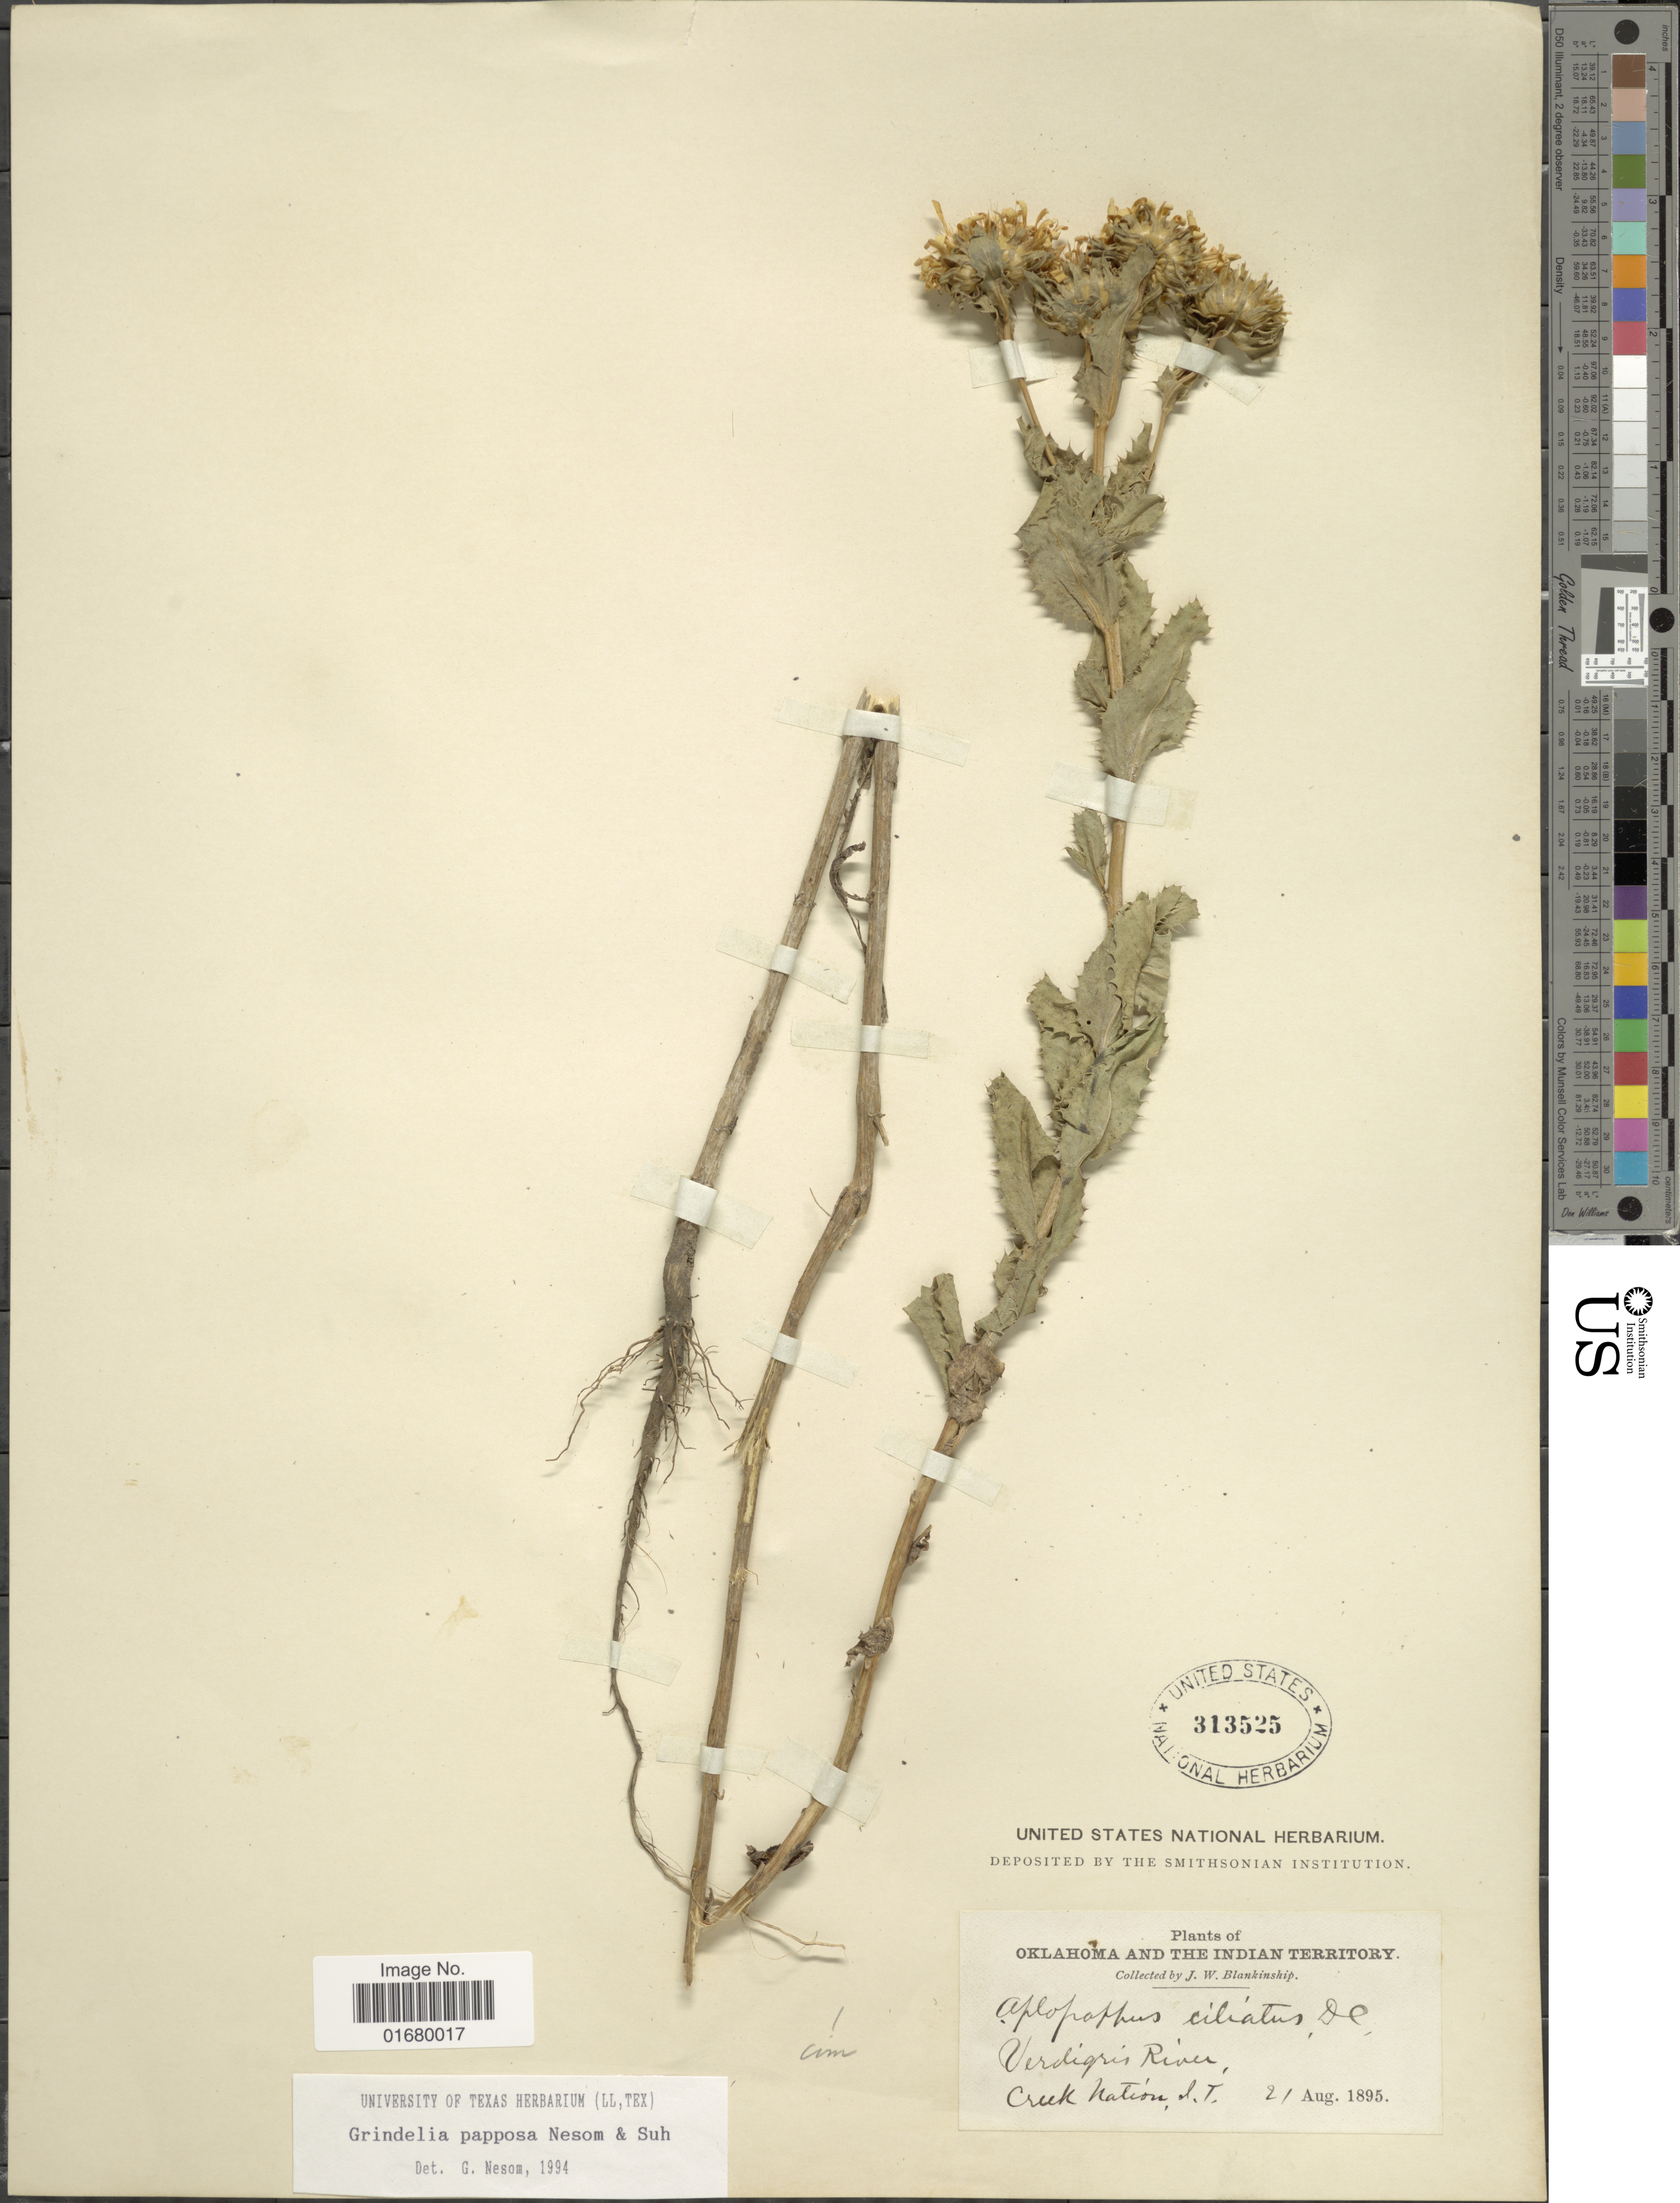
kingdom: Plantae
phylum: Tracheophyta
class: Magnoliopsida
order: Asterales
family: Asteraceae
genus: Grindelia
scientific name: Grindelia papposa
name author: G.L. Nesom & Suh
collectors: J. W. Blankinship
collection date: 1895-08-21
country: United States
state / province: Oklahoma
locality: Oklahoma and the Indian Territory, Verdigris River, Creek Nation, I.T.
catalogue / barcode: US 313525